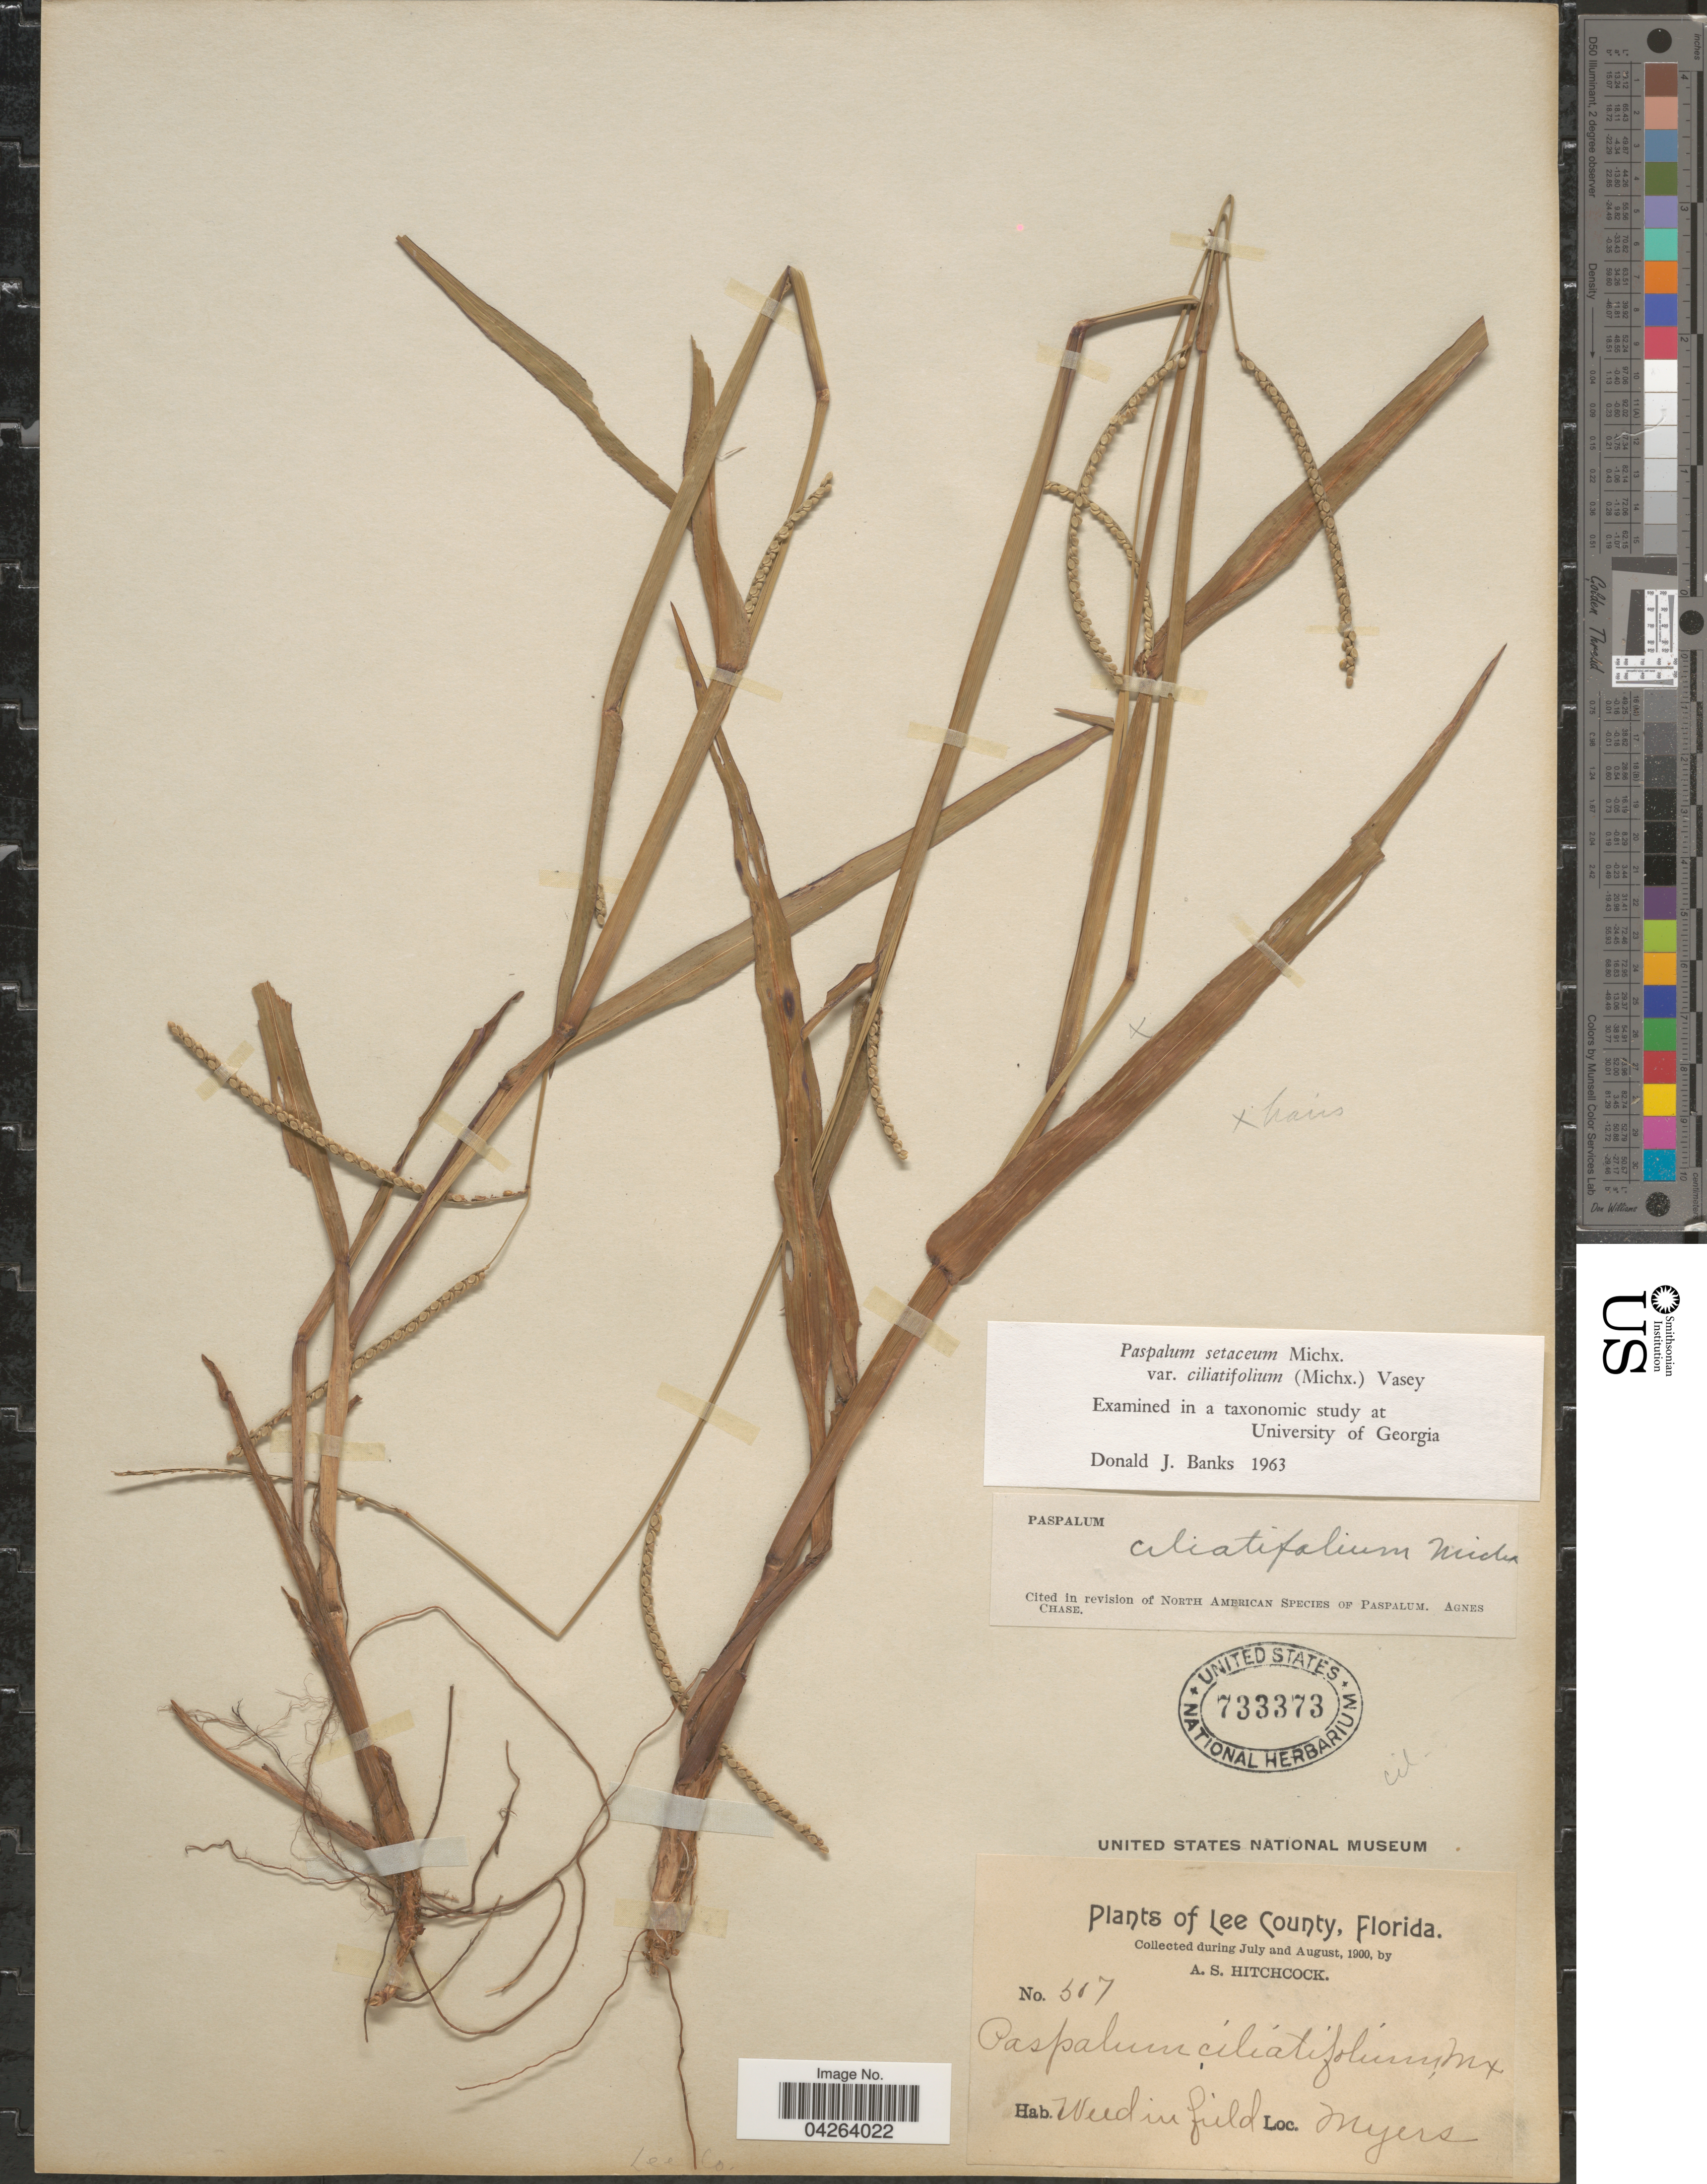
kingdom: Plantae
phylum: Tracheophyta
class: Liliopsida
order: Poales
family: Poaceae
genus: Paspalum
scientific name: Paspalum setaceum var. ciliatifolium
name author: (Michx.) Vasey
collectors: A. S. Hitchcock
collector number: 507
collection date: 1900-07/1900-08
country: United States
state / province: Florida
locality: Lee County. Weed in field. Myers.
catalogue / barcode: US 733373